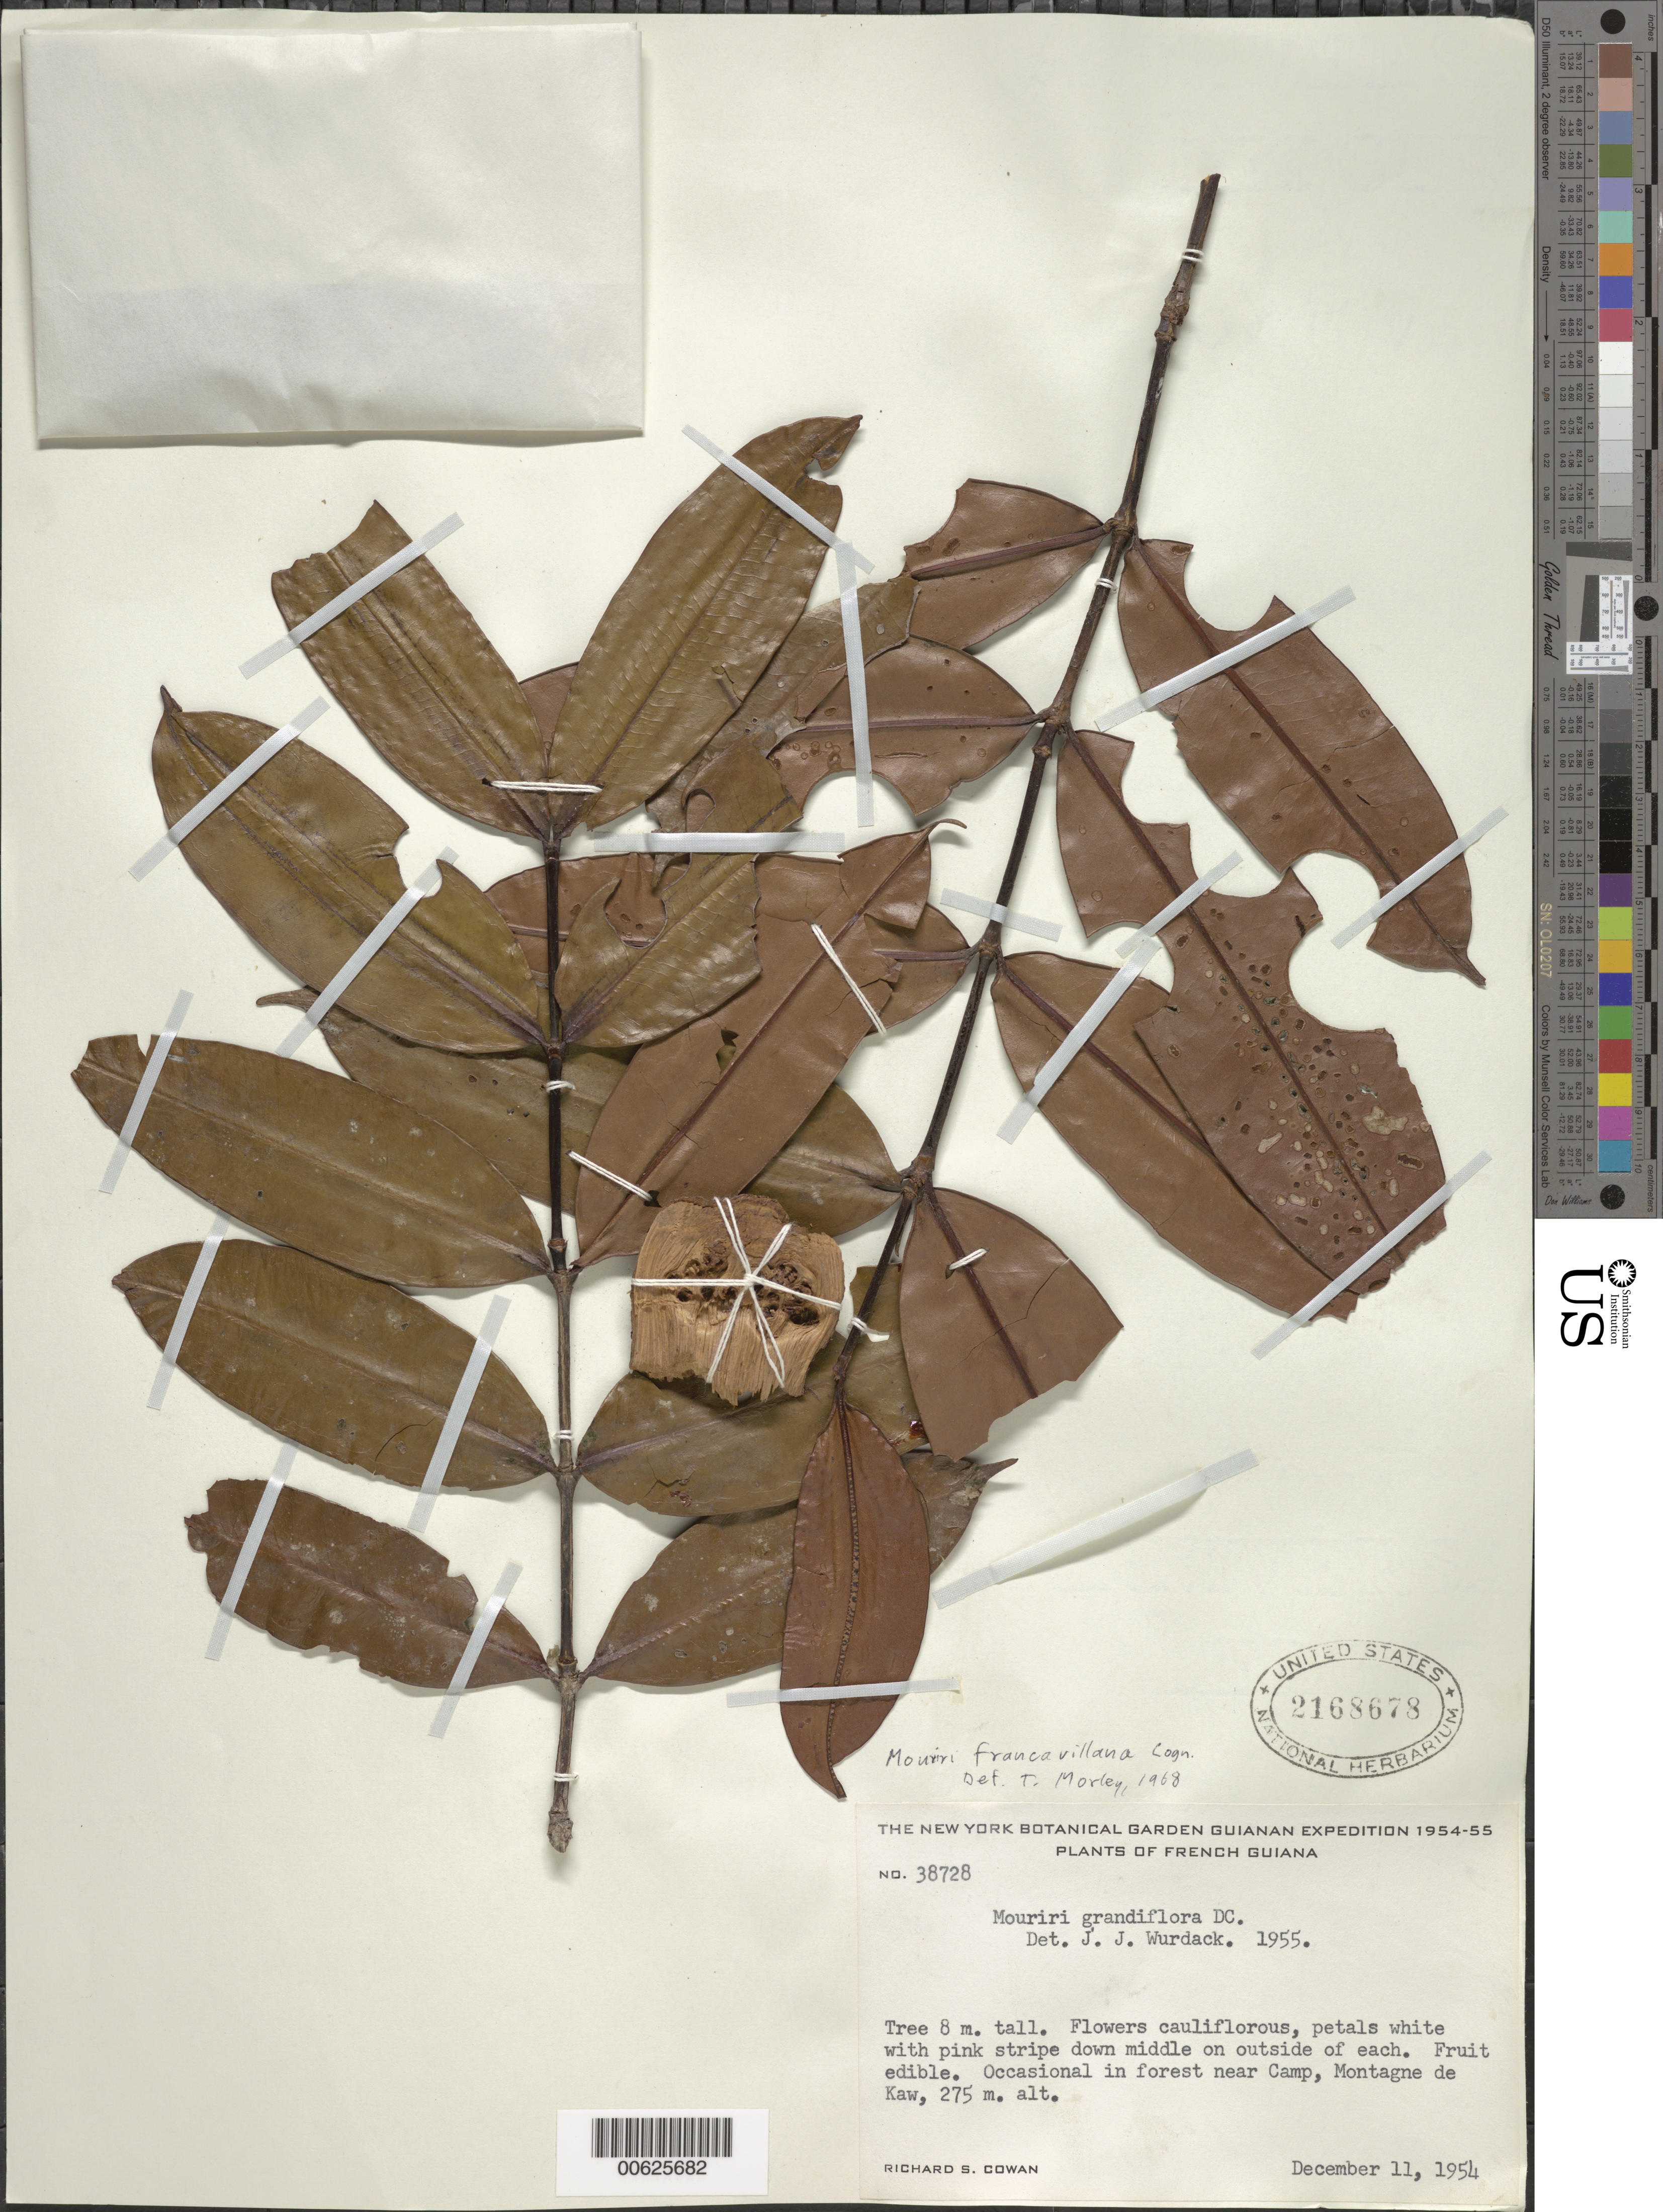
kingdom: Plantae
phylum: Tracheophyta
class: Magnoliopsida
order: Myrtales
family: Melastomataceae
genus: Mouriri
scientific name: Mouriri francavillana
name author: Cogn.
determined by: Morley, T.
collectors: R. S. Cowan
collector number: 38728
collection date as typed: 11-Dec-54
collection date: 1954-12-11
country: French Guiana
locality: Montagne de Kaw, near camp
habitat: Forest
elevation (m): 275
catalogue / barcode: US 2168678